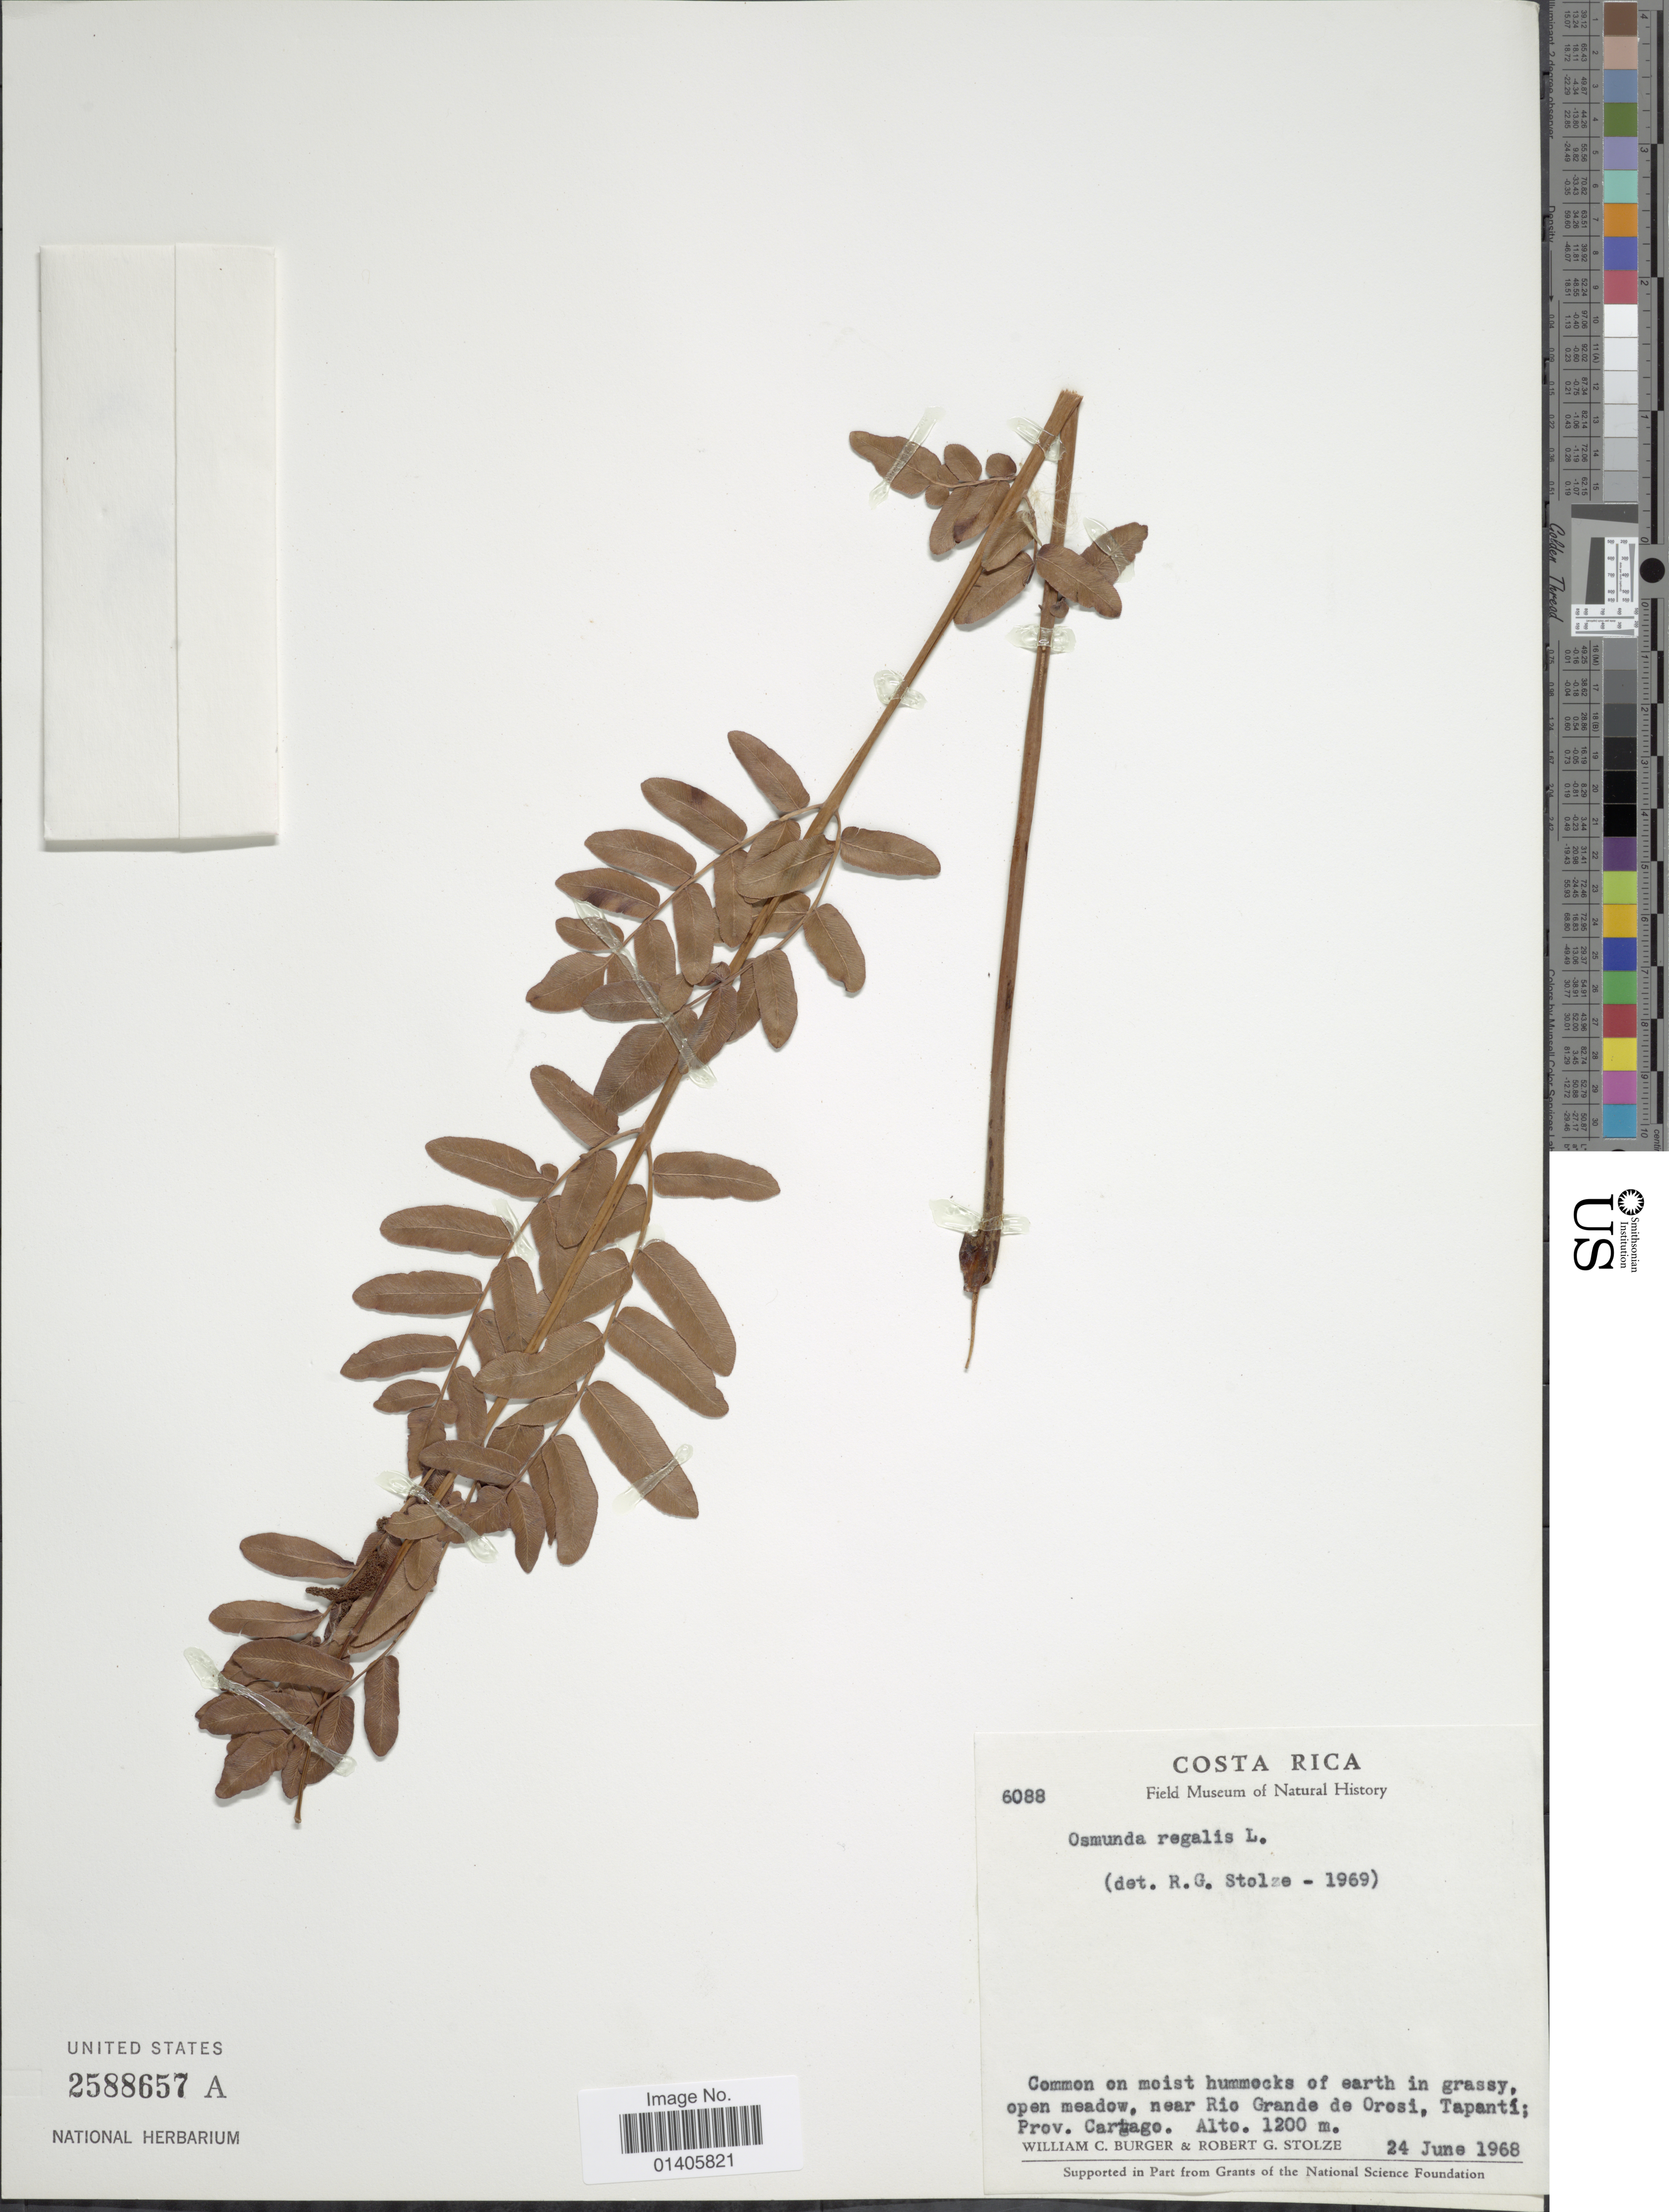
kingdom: Plantae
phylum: Tracheophyta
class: Polypodiopsida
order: Osmundales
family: Osmundaceae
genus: Osmunda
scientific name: Osmunda regalis var. palustris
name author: (Schrad.) C. Chr. ex Angely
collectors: W. Burger & R. G. Stolze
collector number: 6088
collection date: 1968-06-24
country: Costa Rica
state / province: Cartago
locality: Near Rio Grande de Orosi, Tapanti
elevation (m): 1200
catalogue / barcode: US 2588657A